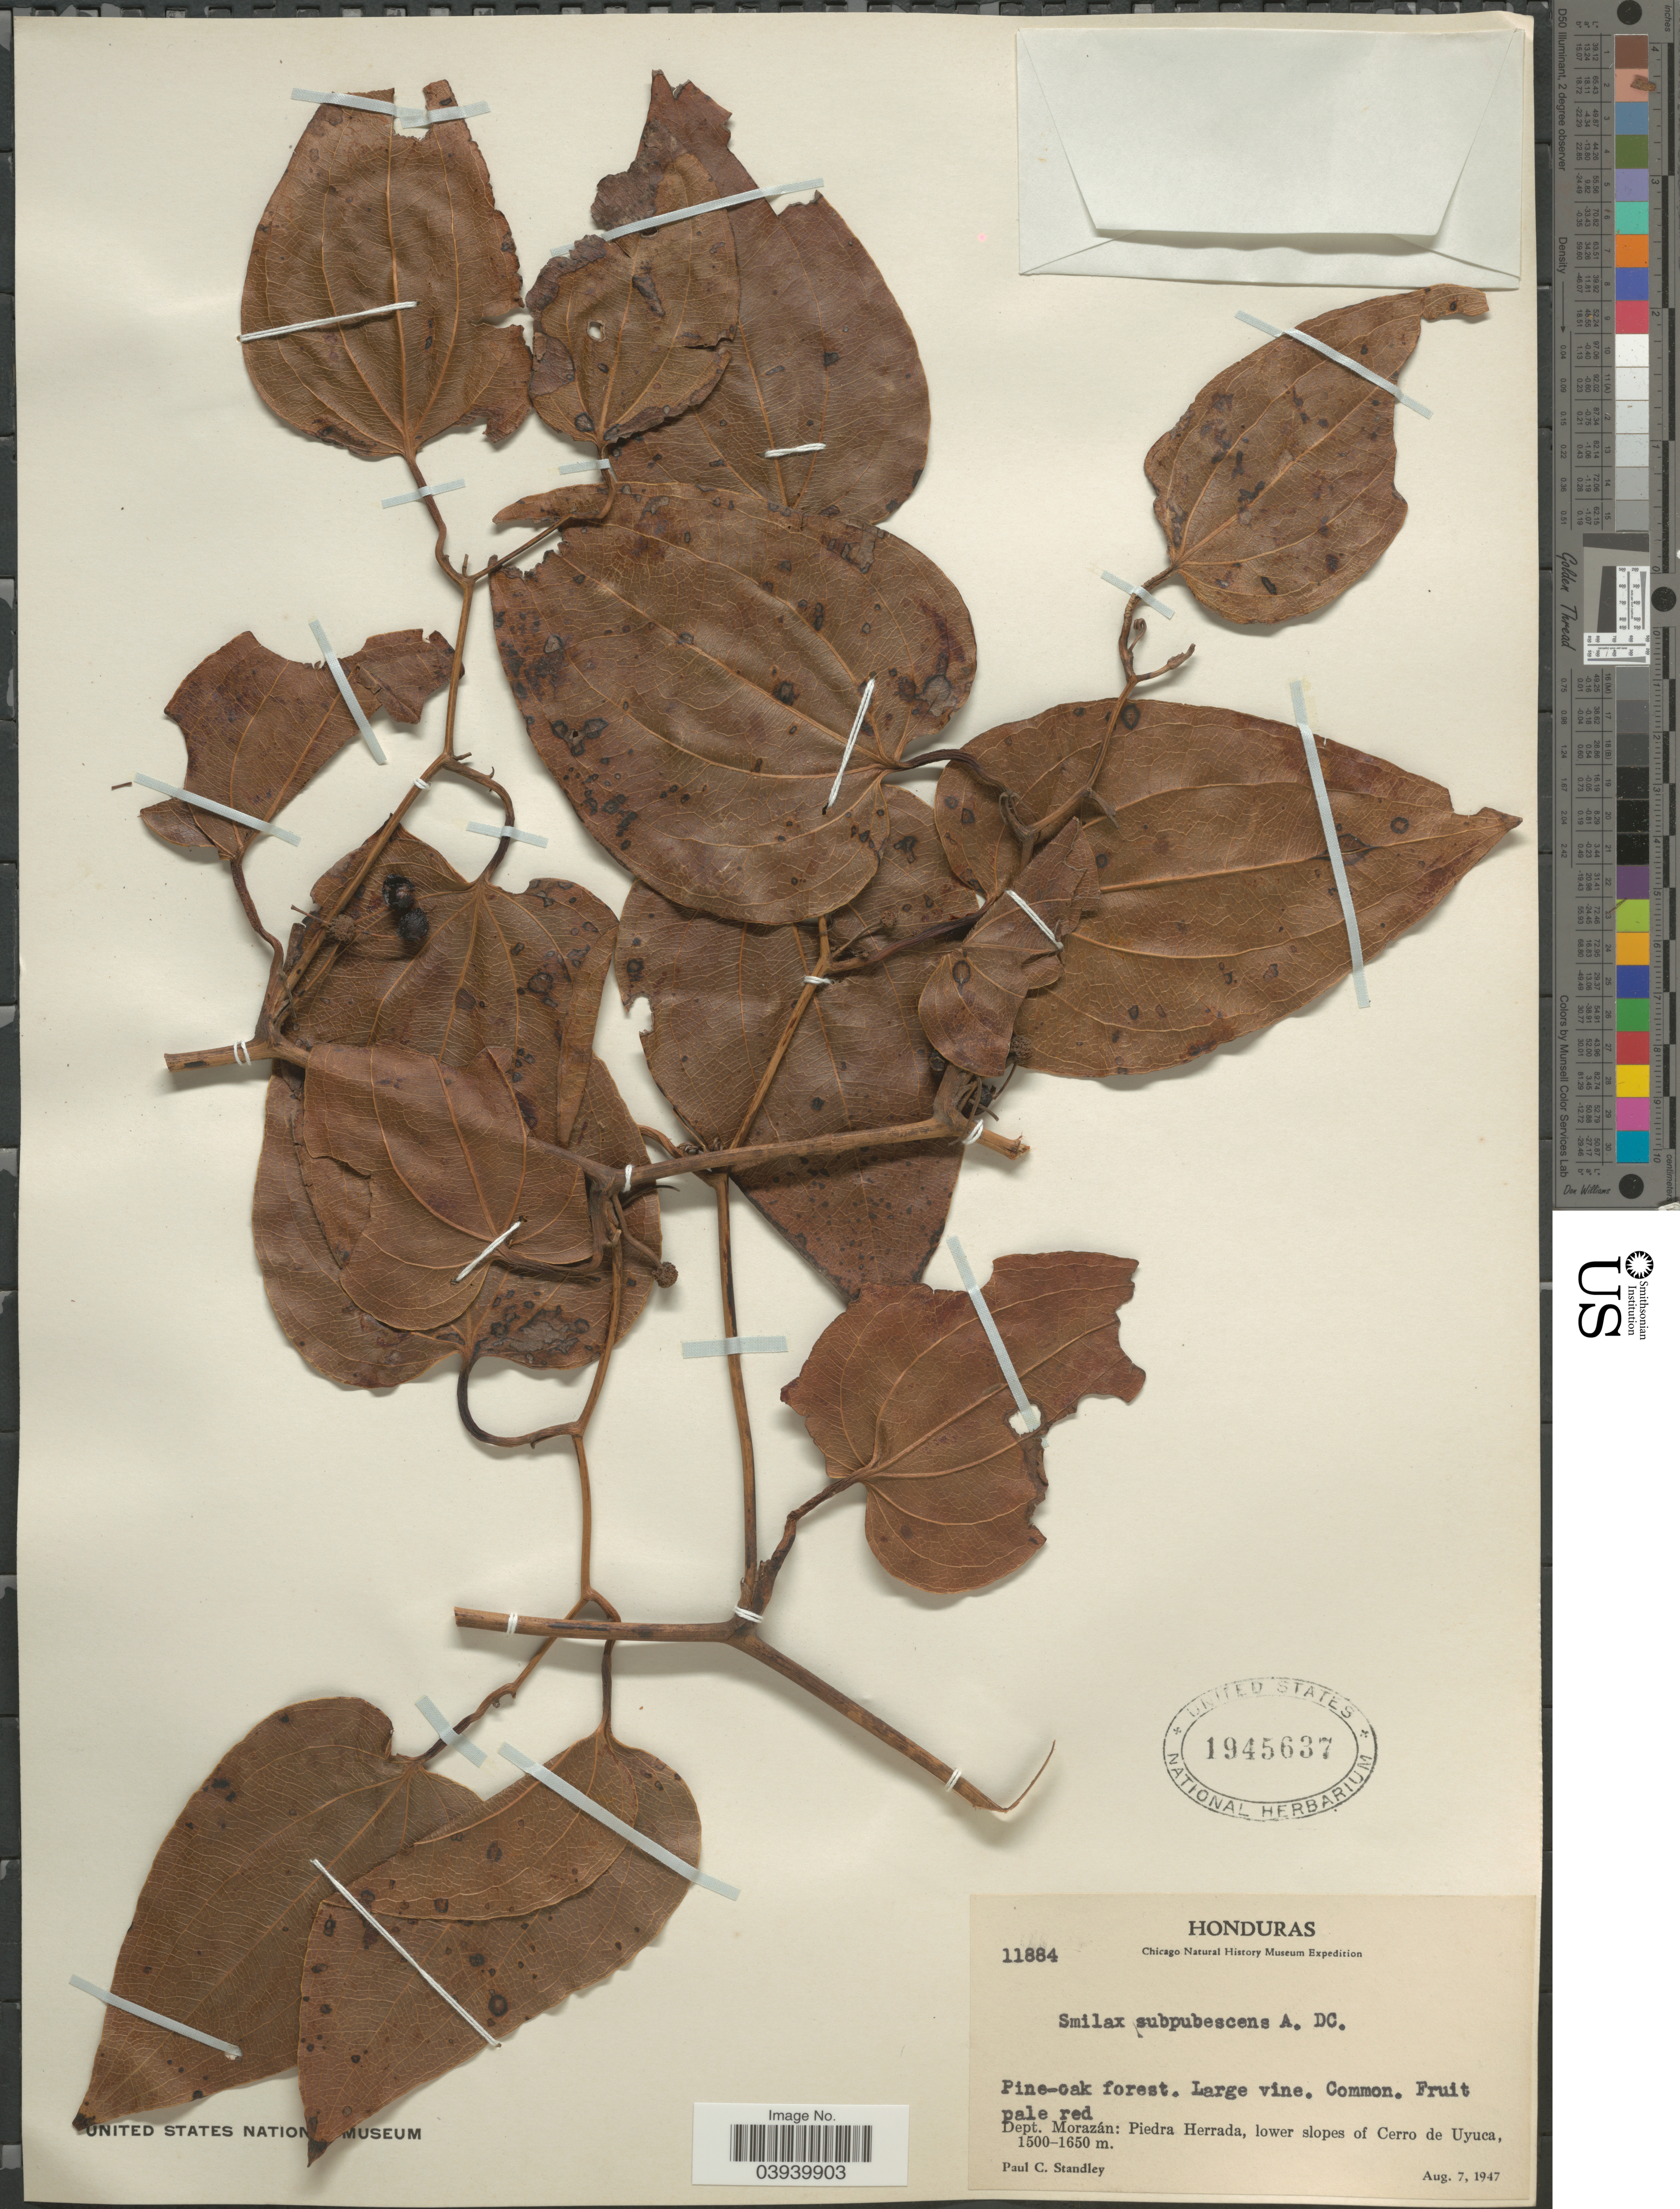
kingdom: Plantae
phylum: Tracheophyta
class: Liliopsida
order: Liliales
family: Smilacaceae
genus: Smilax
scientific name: Smilax subpubescens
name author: A. DC.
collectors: P. C. Standley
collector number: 11884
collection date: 1947-08-07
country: Honduras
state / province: Fco. Morazán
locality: Dept. Morazán: Piedra Herrada, lower slopes of Cerro de Uyuca.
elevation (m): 1500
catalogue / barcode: US 1945637